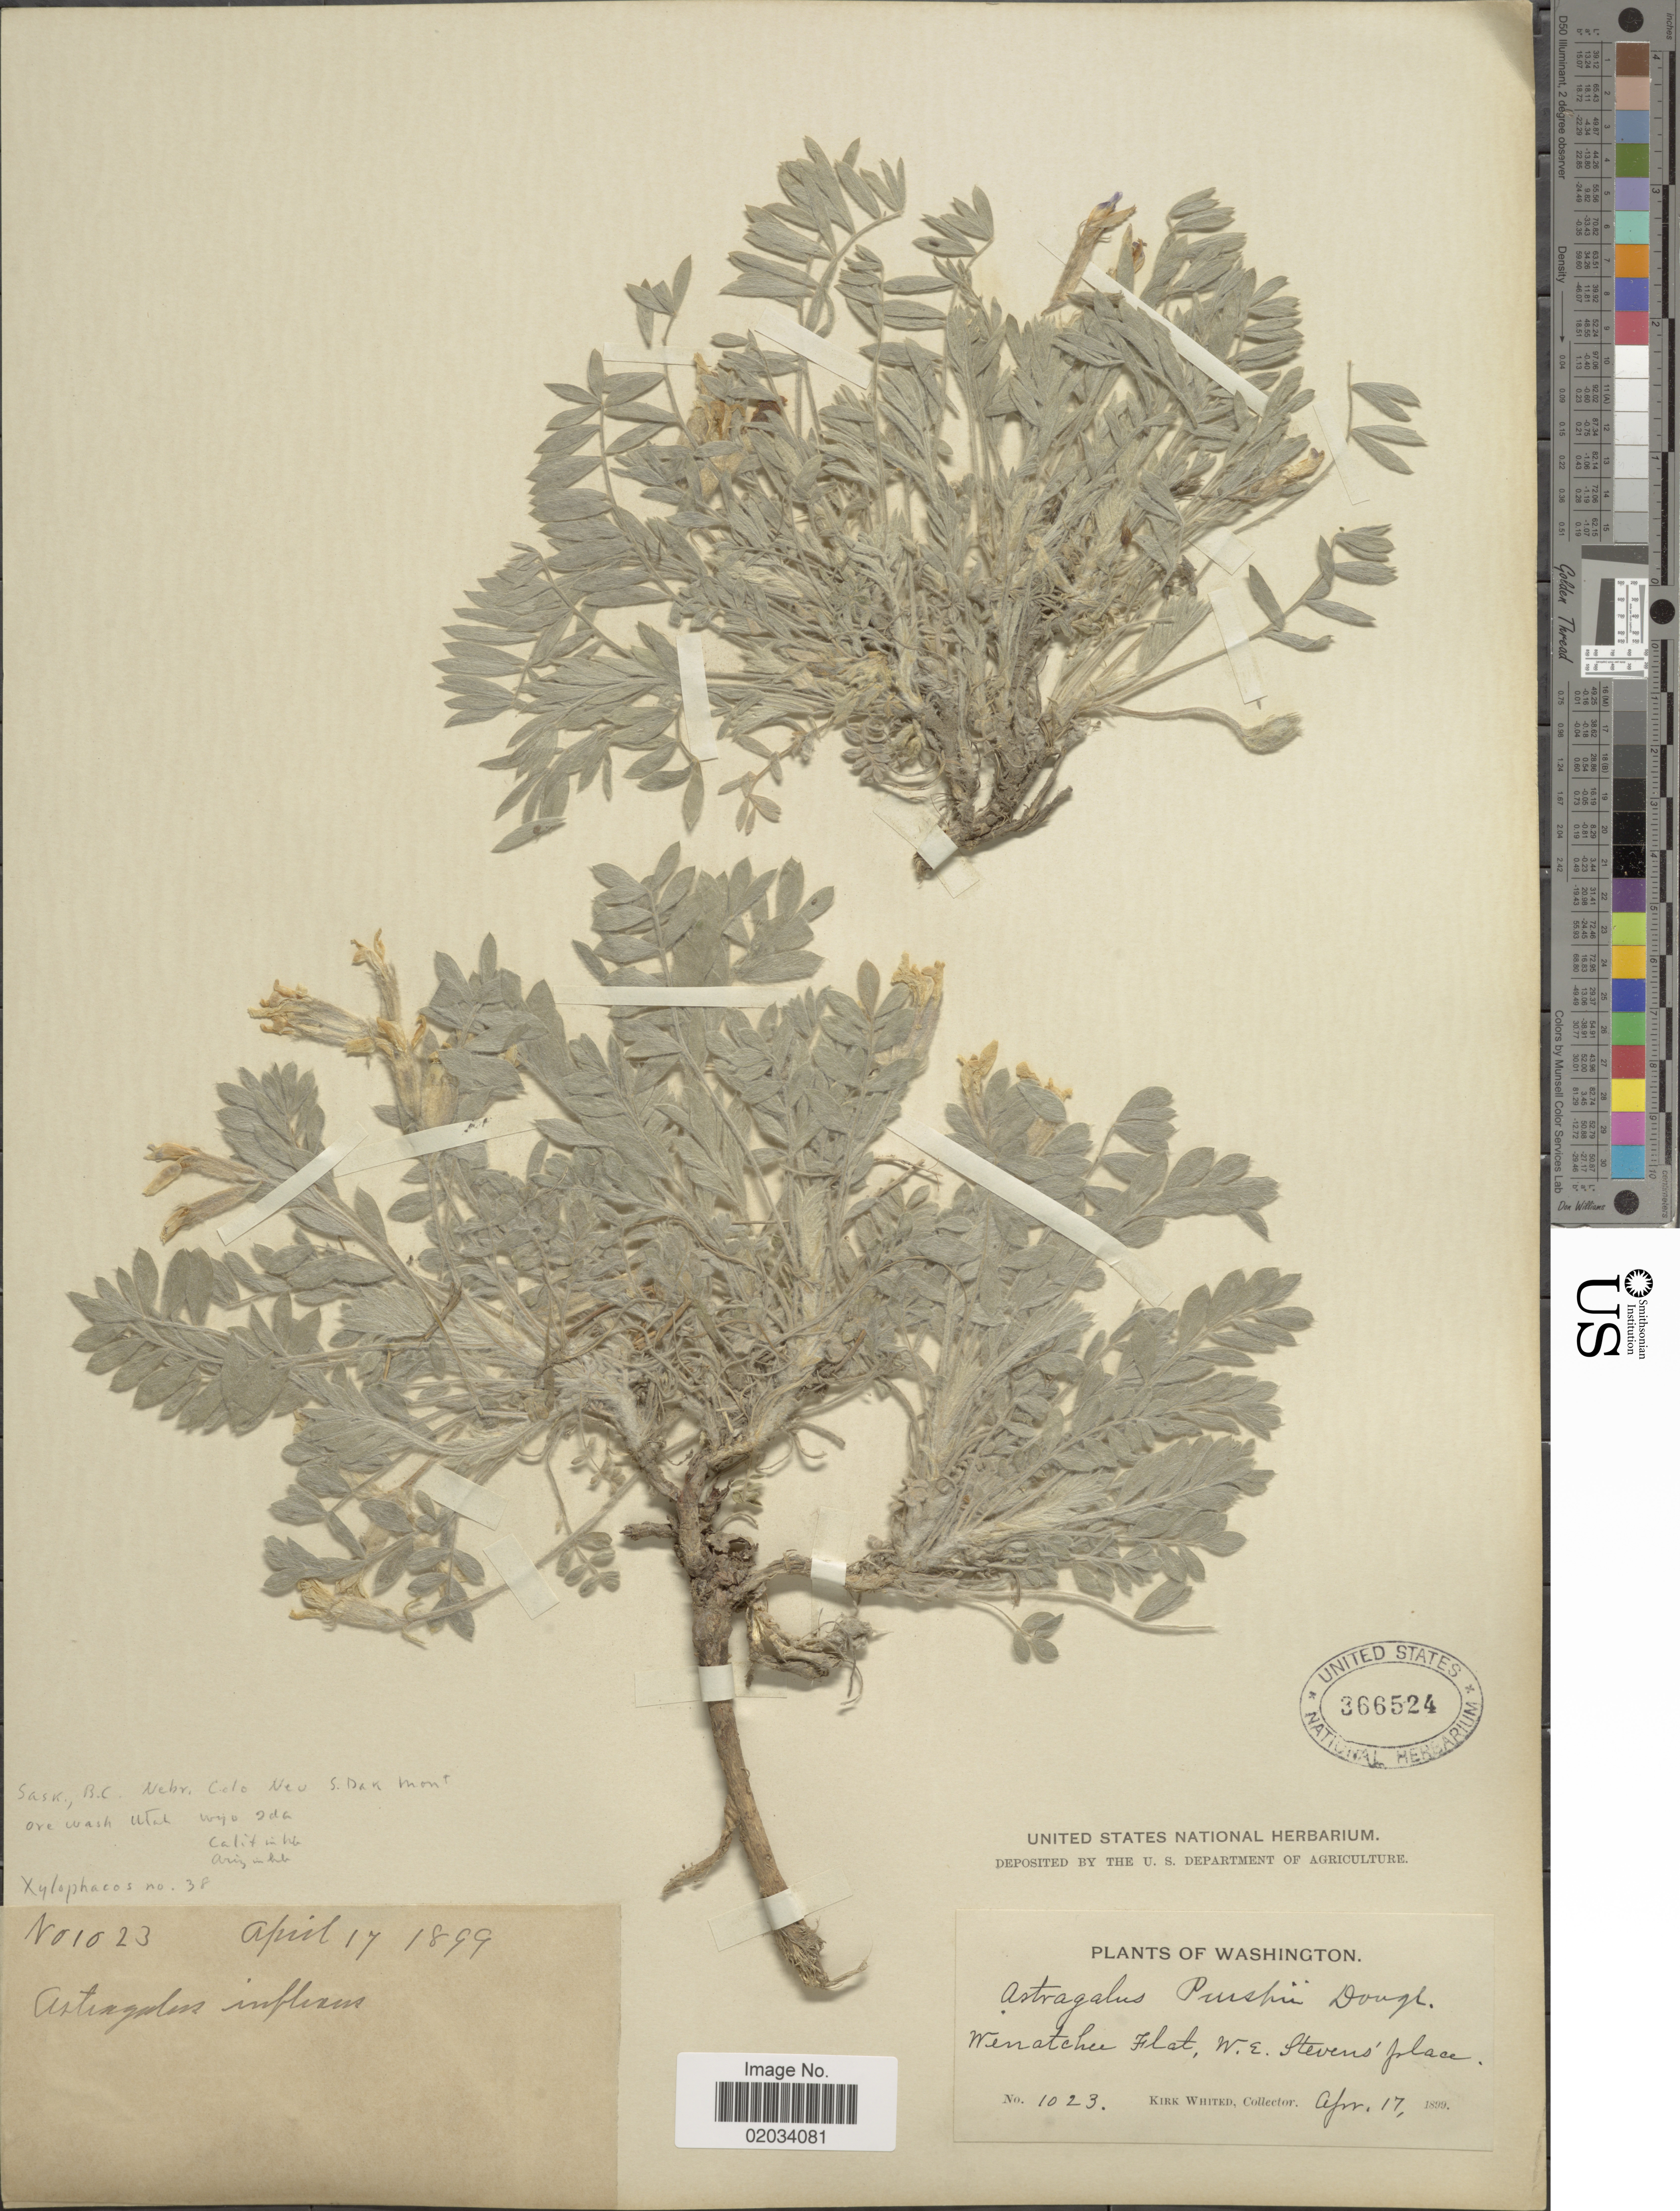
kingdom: Plantae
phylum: Tracheophyta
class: Magnoliopsida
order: Fabales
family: Fabaceae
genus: Astragalus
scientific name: Astragalus purshii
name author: Douglas ex Hook.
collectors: K. Whited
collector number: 1023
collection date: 1899-04-17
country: United States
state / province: Washington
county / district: Chelan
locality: Wenatchee Flat, W.E. Steven's place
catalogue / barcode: US 366524